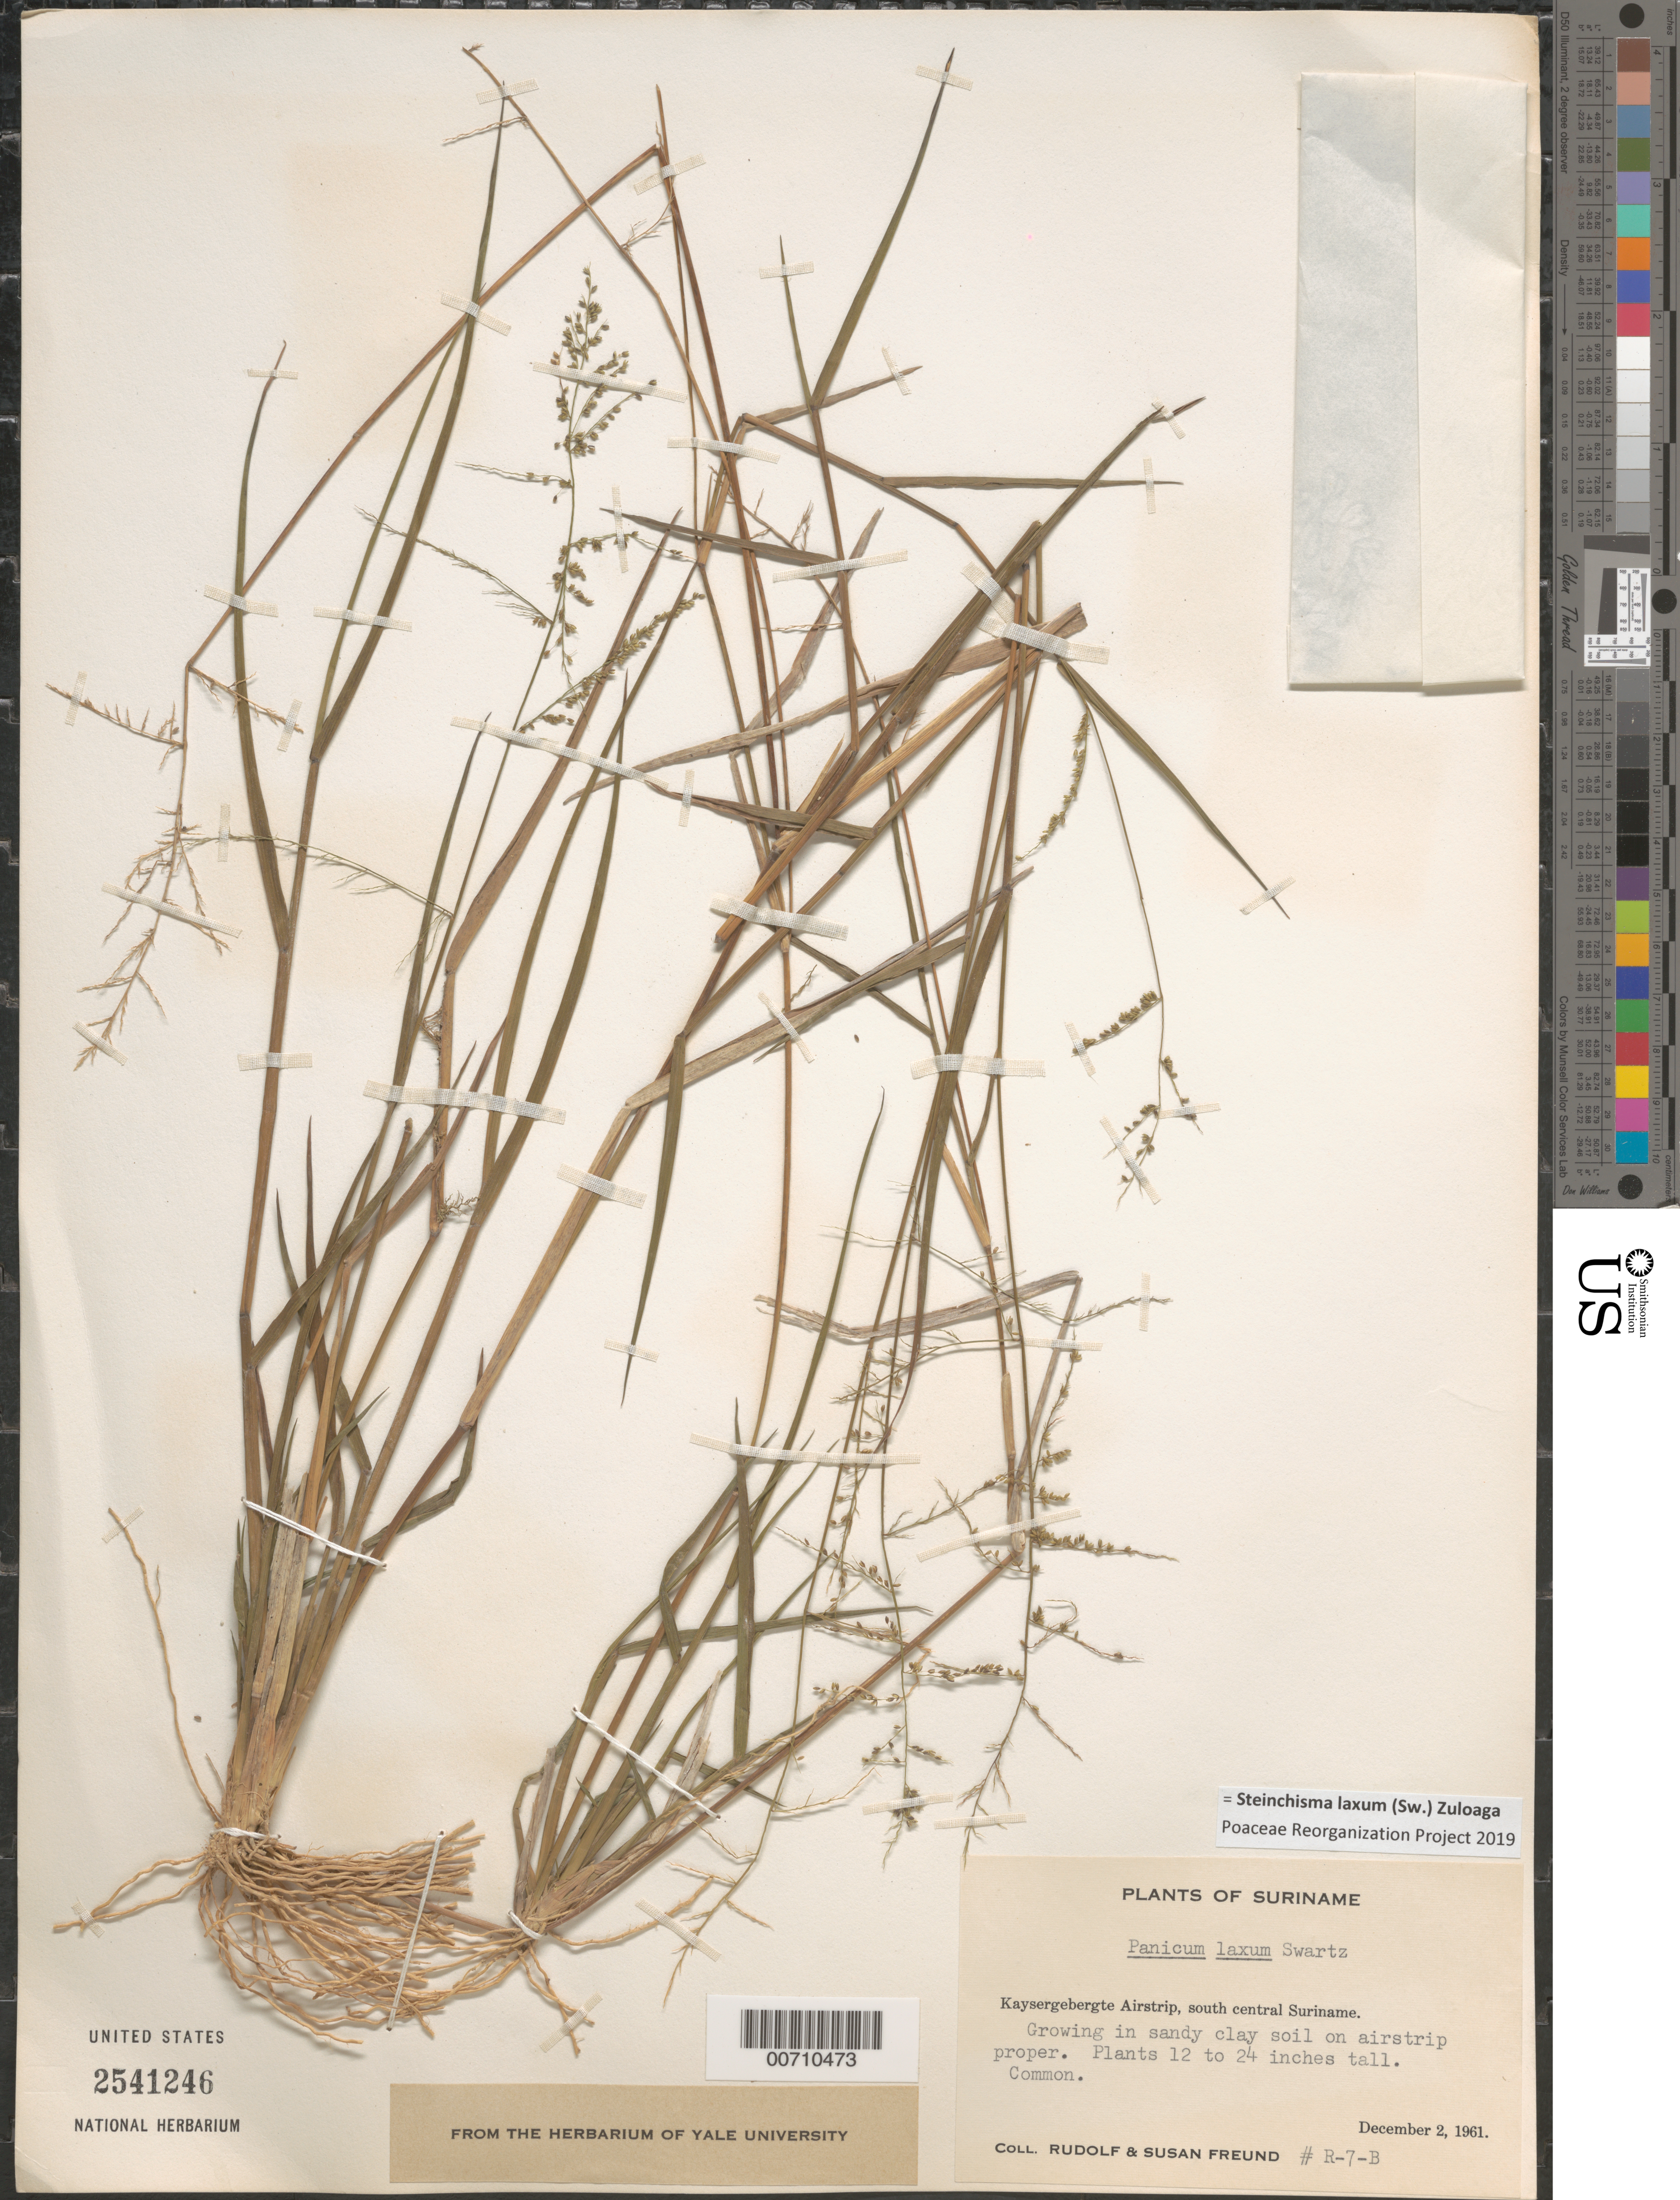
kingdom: Plantae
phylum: Tracheophyta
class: Liliopsida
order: Poales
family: Poaceae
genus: Panicum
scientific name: Panicum laxum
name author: Sw.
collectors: R. Freund & S. Freund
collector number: R 7 B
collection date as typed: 2-Dec-61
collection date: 1961-12-02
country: Suriname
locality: Kaysergebergte Airstrip, south central Suriname, 45 km above confl. with Lucie R.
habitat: Sandy clay soil on airstrip proper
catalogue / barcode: US 2541246